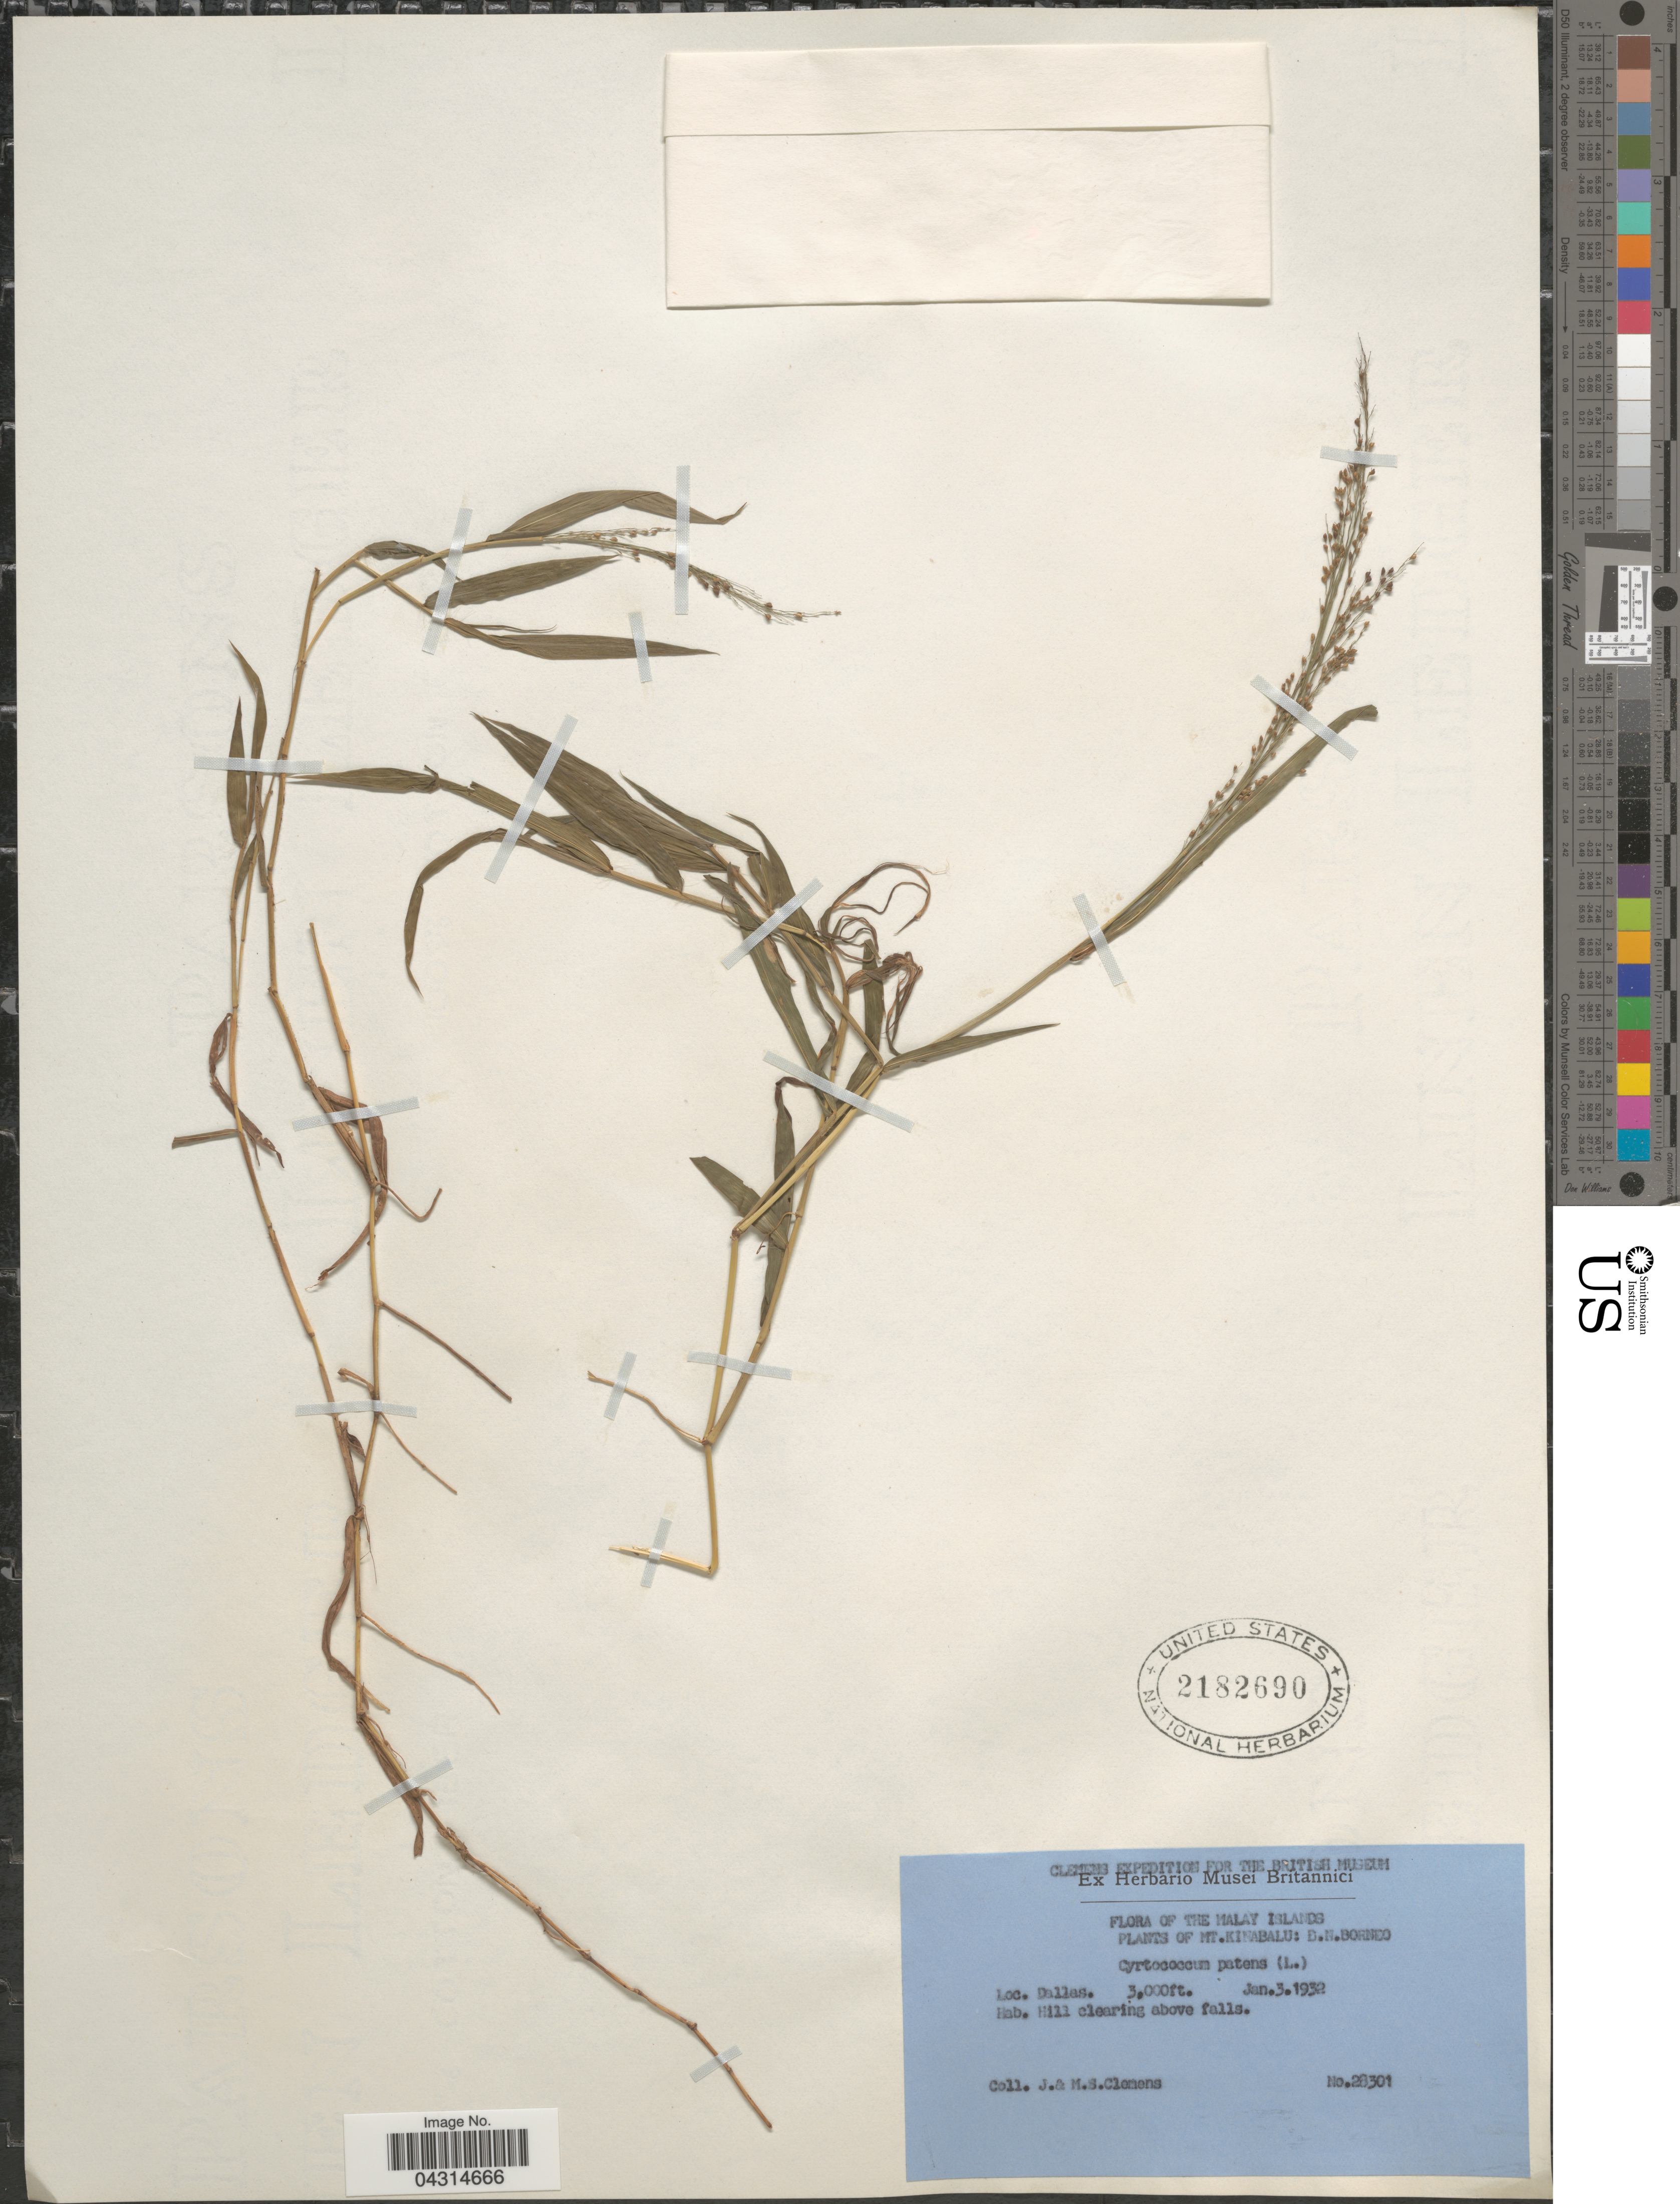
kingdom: Plantae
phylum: Tracheophyta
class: Liliopsida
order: Poales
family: Poaceae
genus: Cyrtococcum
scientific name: Cyrtococcum patens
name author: (L.) A. Camus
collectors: J. Clemens & M. S. Clemens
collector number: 28301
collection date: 1932-01-03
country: Malaysia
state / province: Sabah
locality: Clemens Expedition for the British Museum. The Malay Islands. Mt. Kinabalu: B. N. Borneo. Dallas.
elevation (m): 914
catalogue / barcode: US 2182690